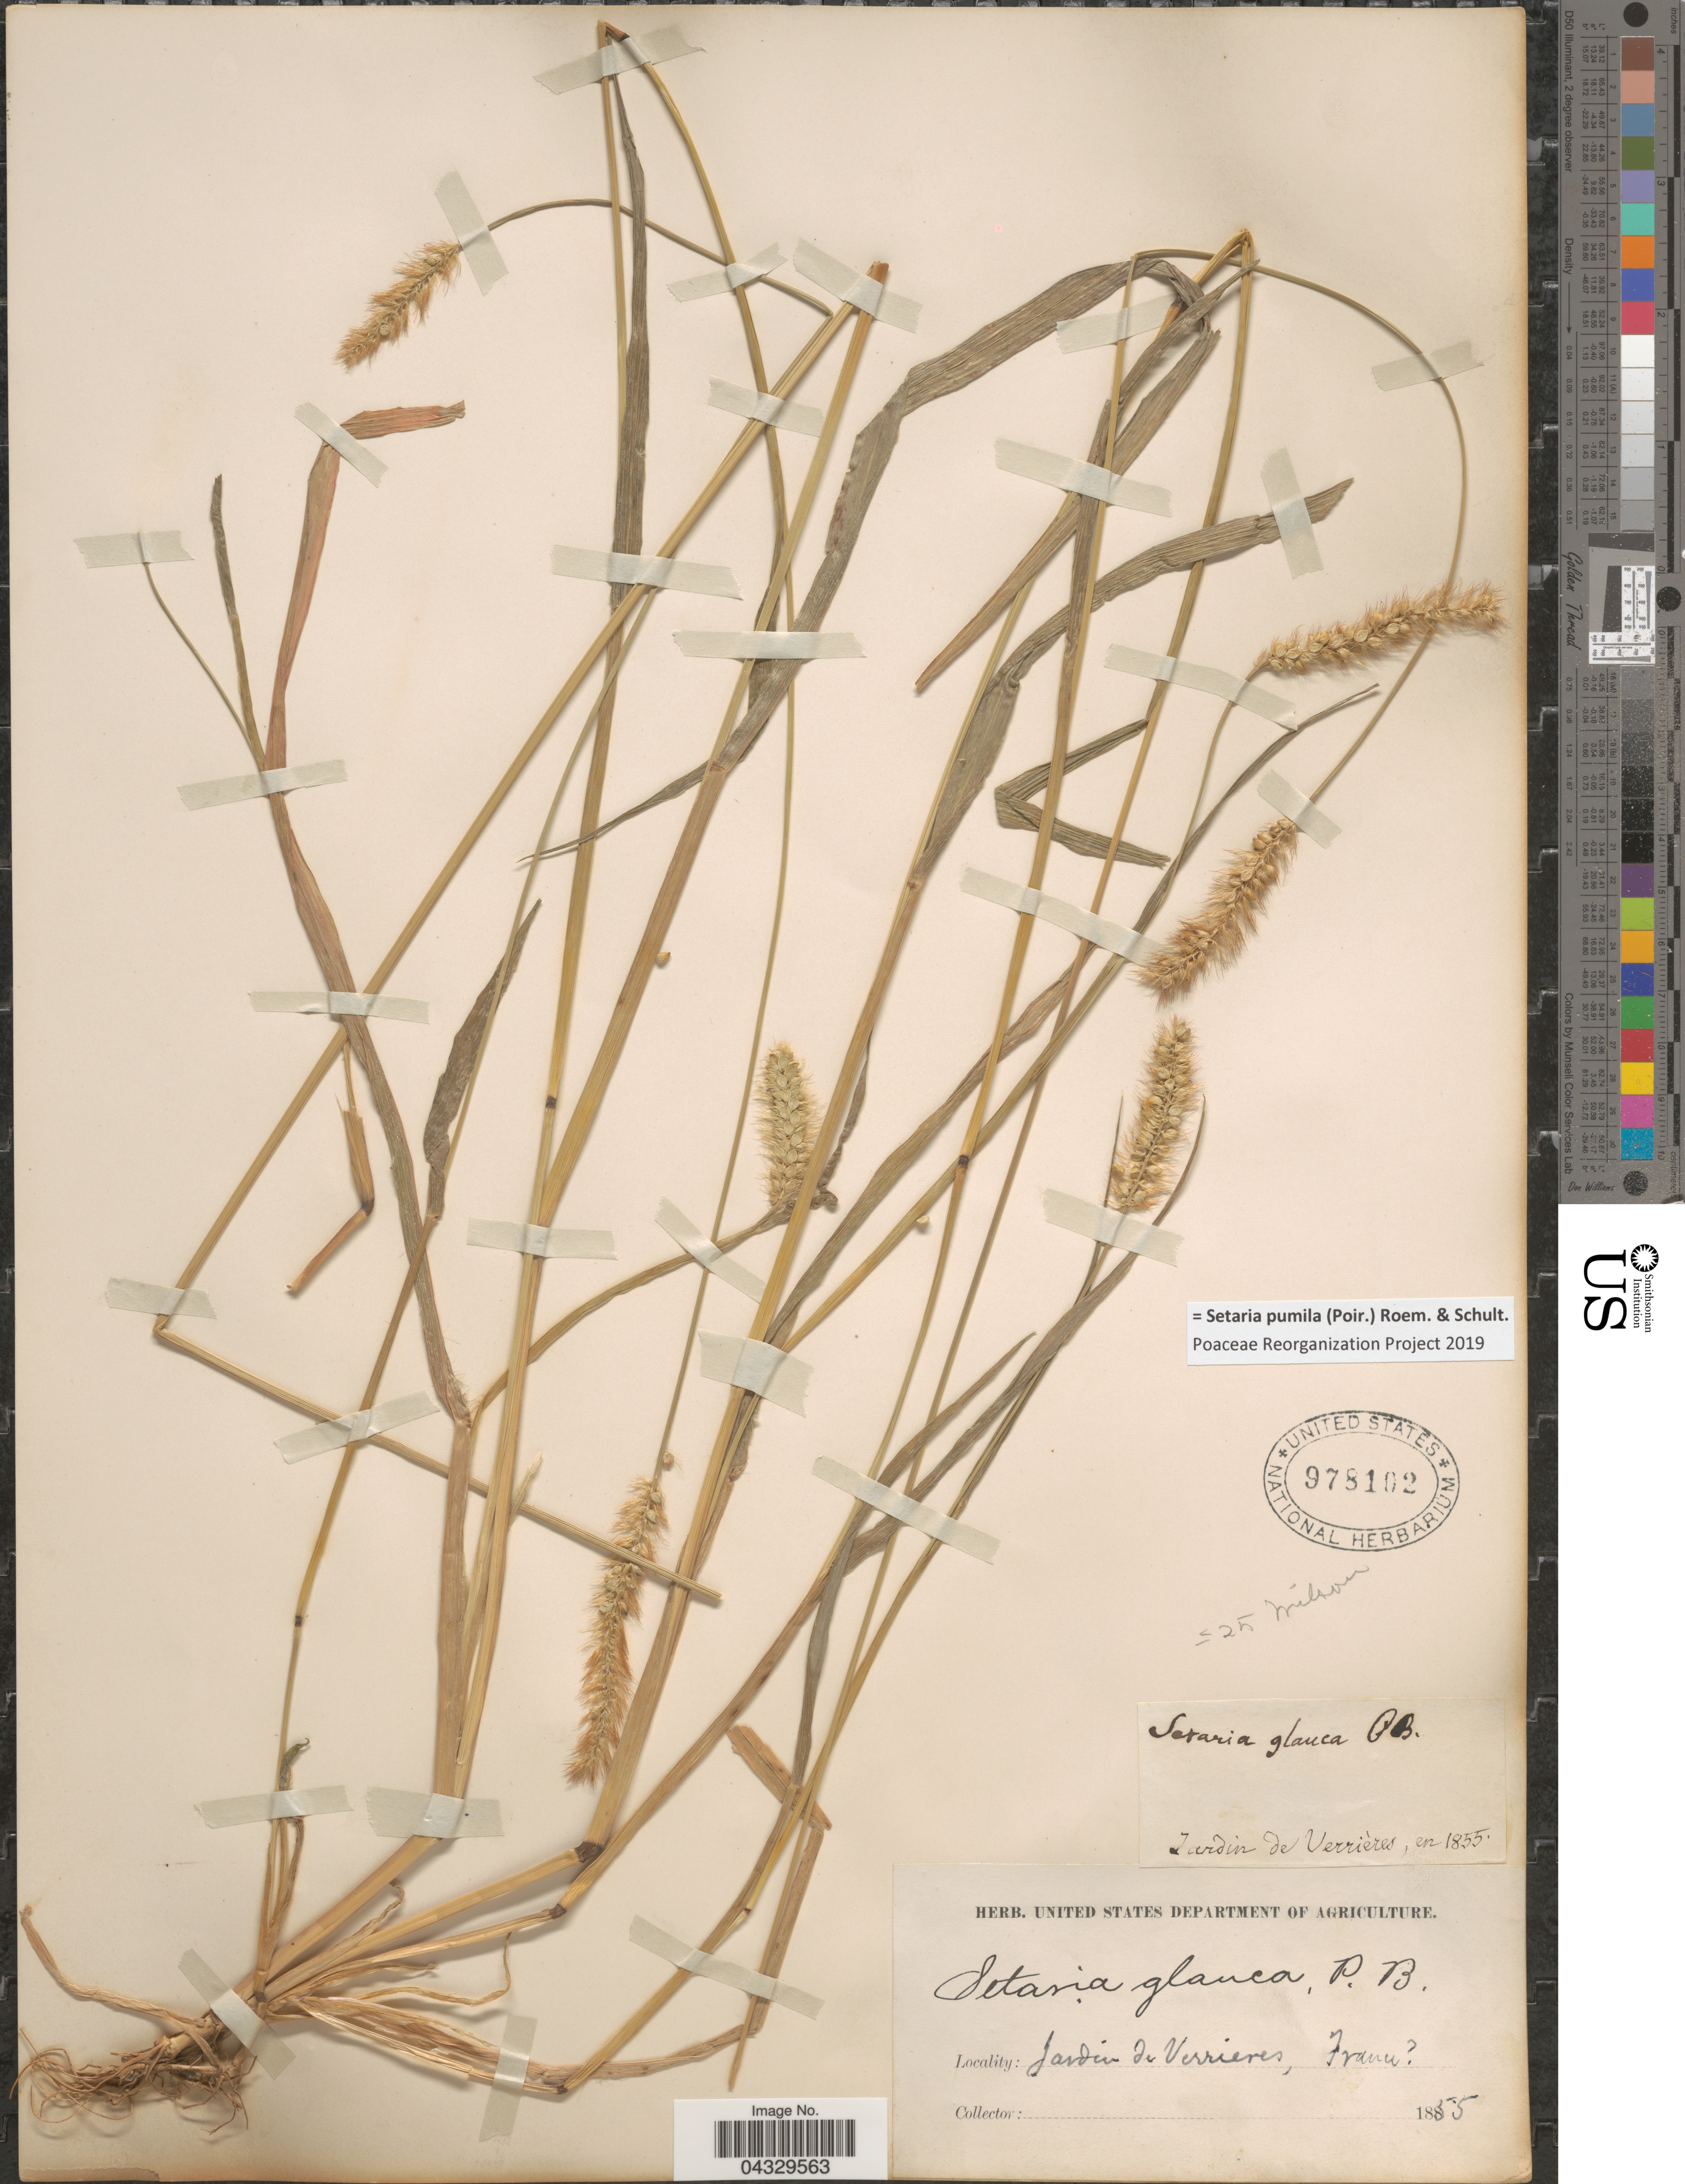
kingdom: Plantae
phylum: Tracheophyta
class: Liliopsida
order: Poales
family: Poaceae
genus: Setaria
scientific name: Setaria pumila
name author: (Poir.) Roem. & Schult.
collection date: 1855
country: France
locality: Jardin de Verrieres.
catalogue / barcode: US 978102